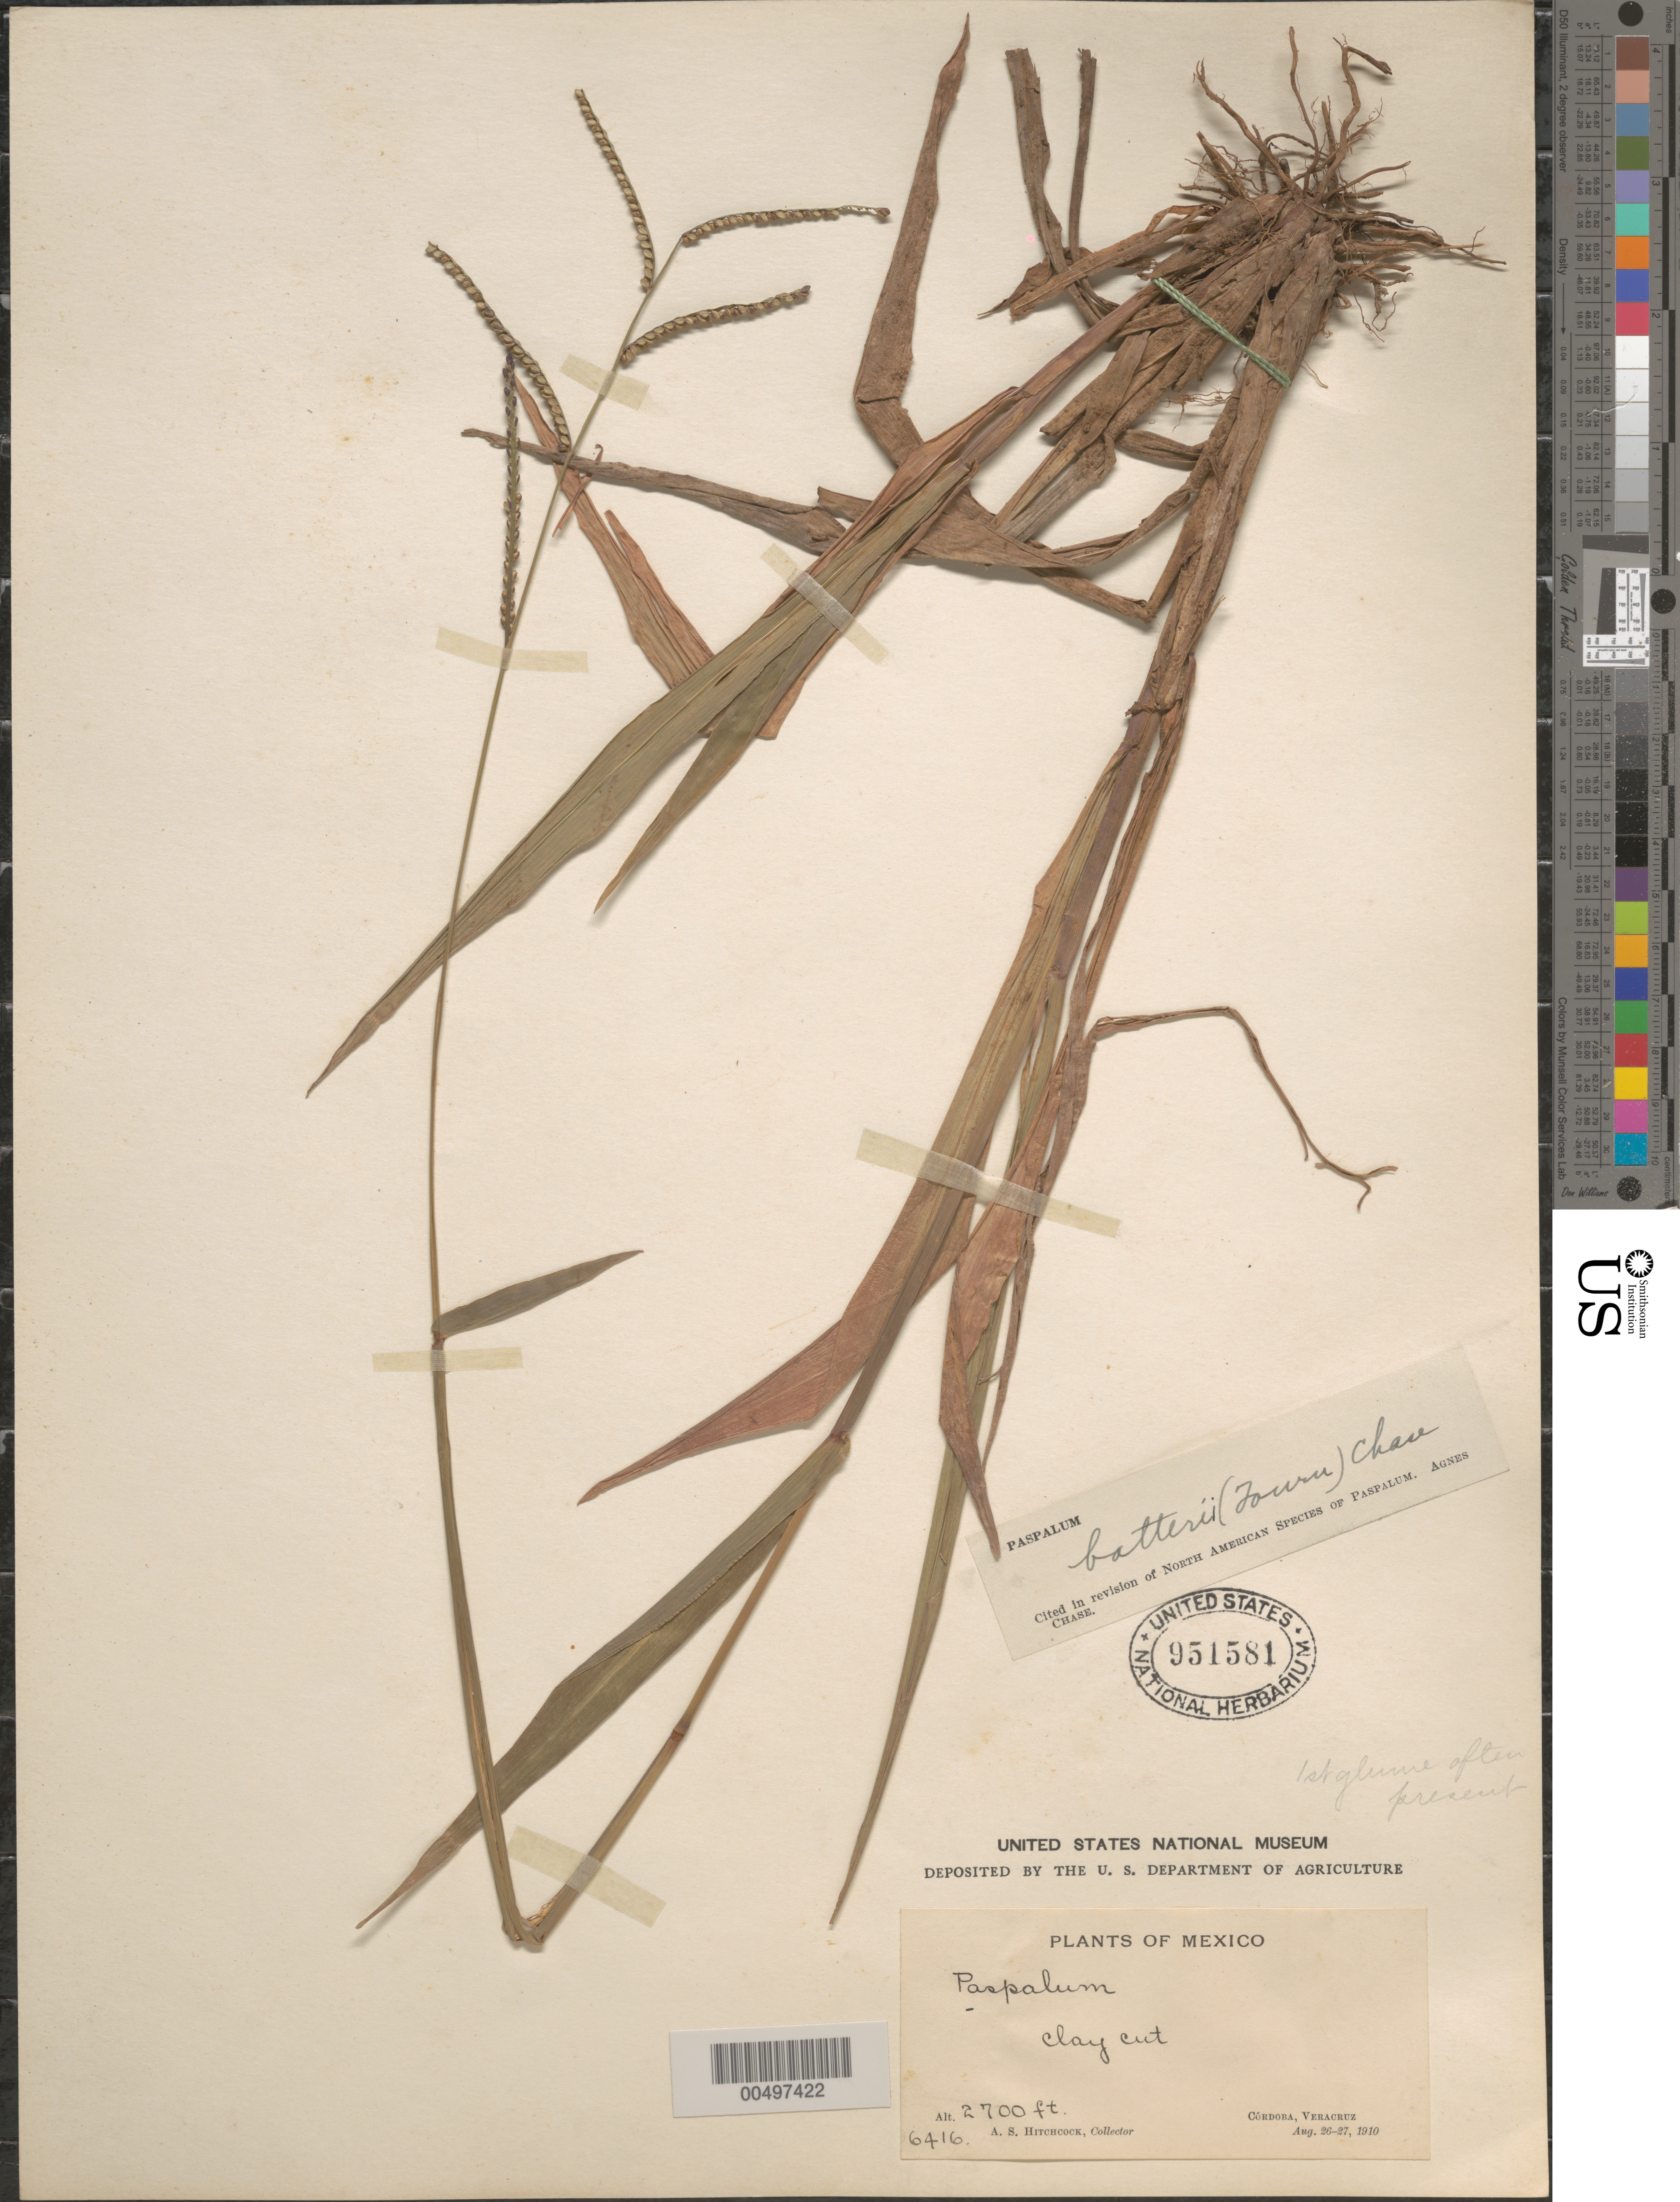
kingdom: Plantae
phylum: Tracheophyta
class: Liliopsida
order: Poales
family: Poaceae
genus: Paspalum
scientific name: Paspalum botteri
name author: (E. Fourn.) Chase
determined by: Chase, [M.] Agnes, (US)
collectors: A. S. Hitchcock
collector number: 6416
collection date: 1910-08-26/1910-08-27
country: Mexico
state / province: Veracruz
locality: Cordoba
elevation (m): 823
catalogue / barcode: US 951581